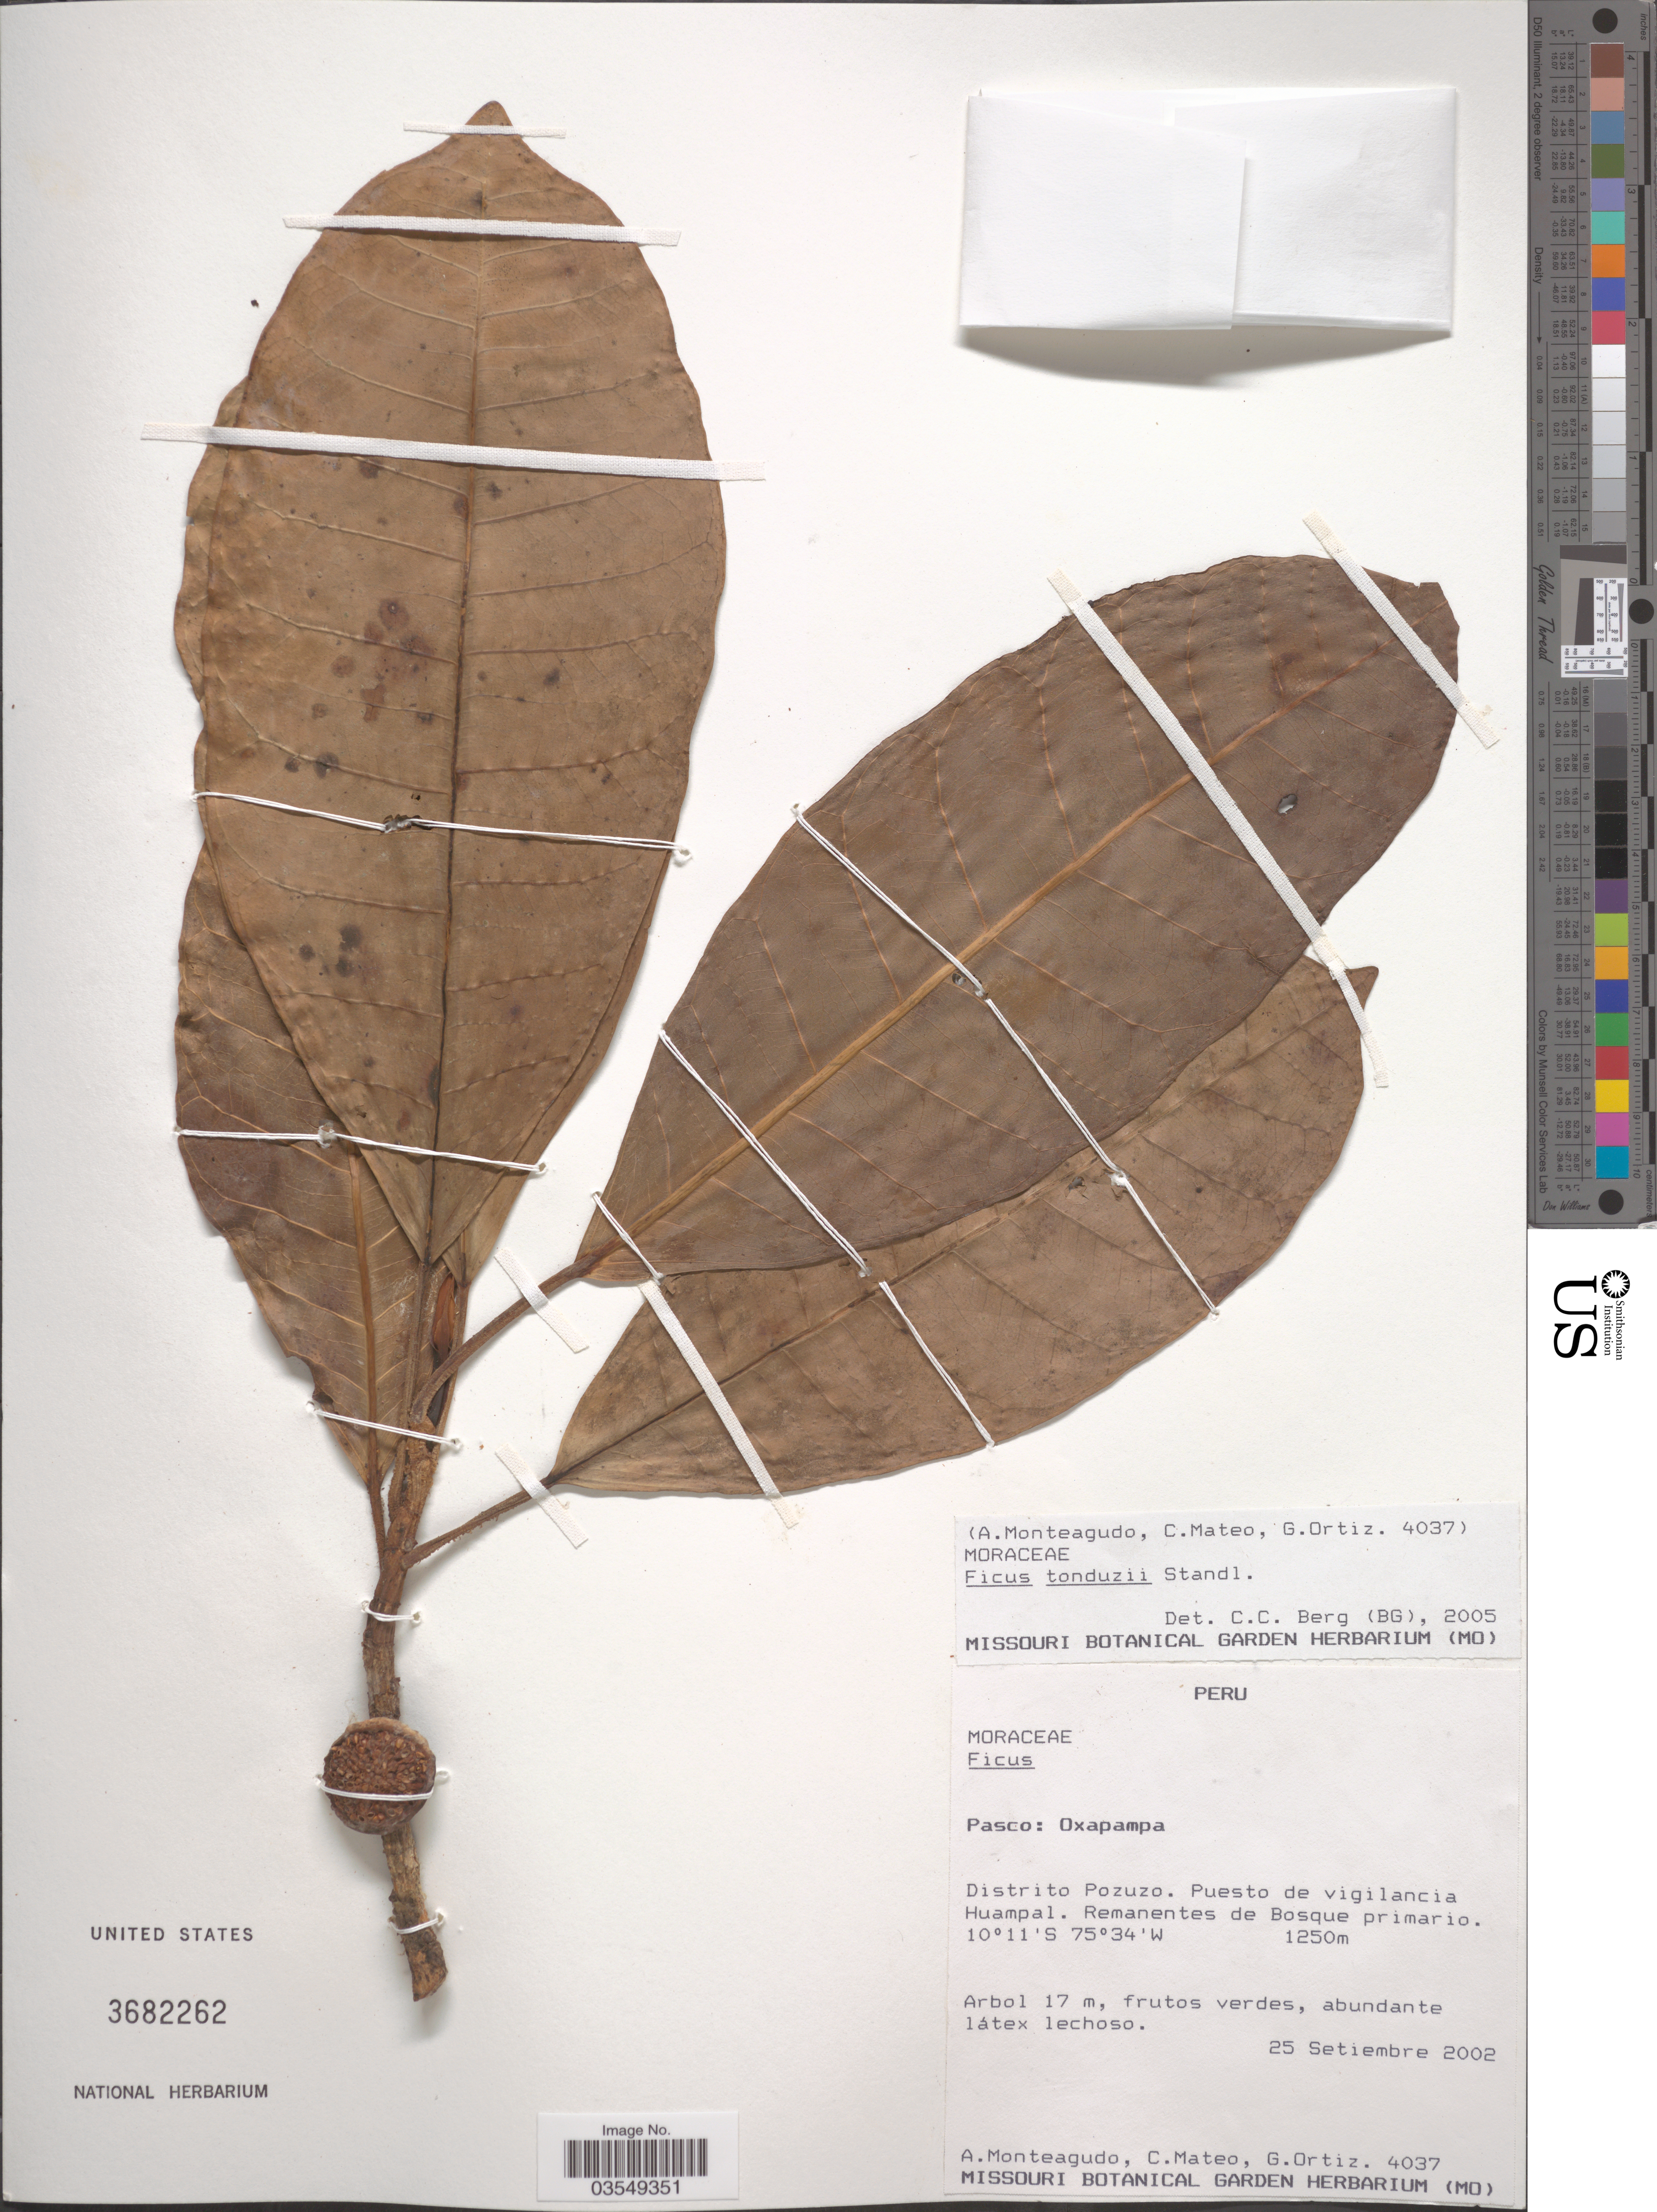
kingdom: Plantae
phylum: Tracheophyta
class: Magnoliopsida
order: Rosales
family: Moraceae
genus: Ficus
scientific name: Ficus tonduzii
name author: Standl.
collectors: A. Monteagudo, C. Mateo & G. Ortiz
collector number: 4037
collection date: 2002-09-25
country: Peru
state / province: Pasco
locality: Oxapampa. Distrito Pozuzo. Puesto de vigilancia Huampal.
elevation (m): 1250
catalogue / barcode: US 3682262